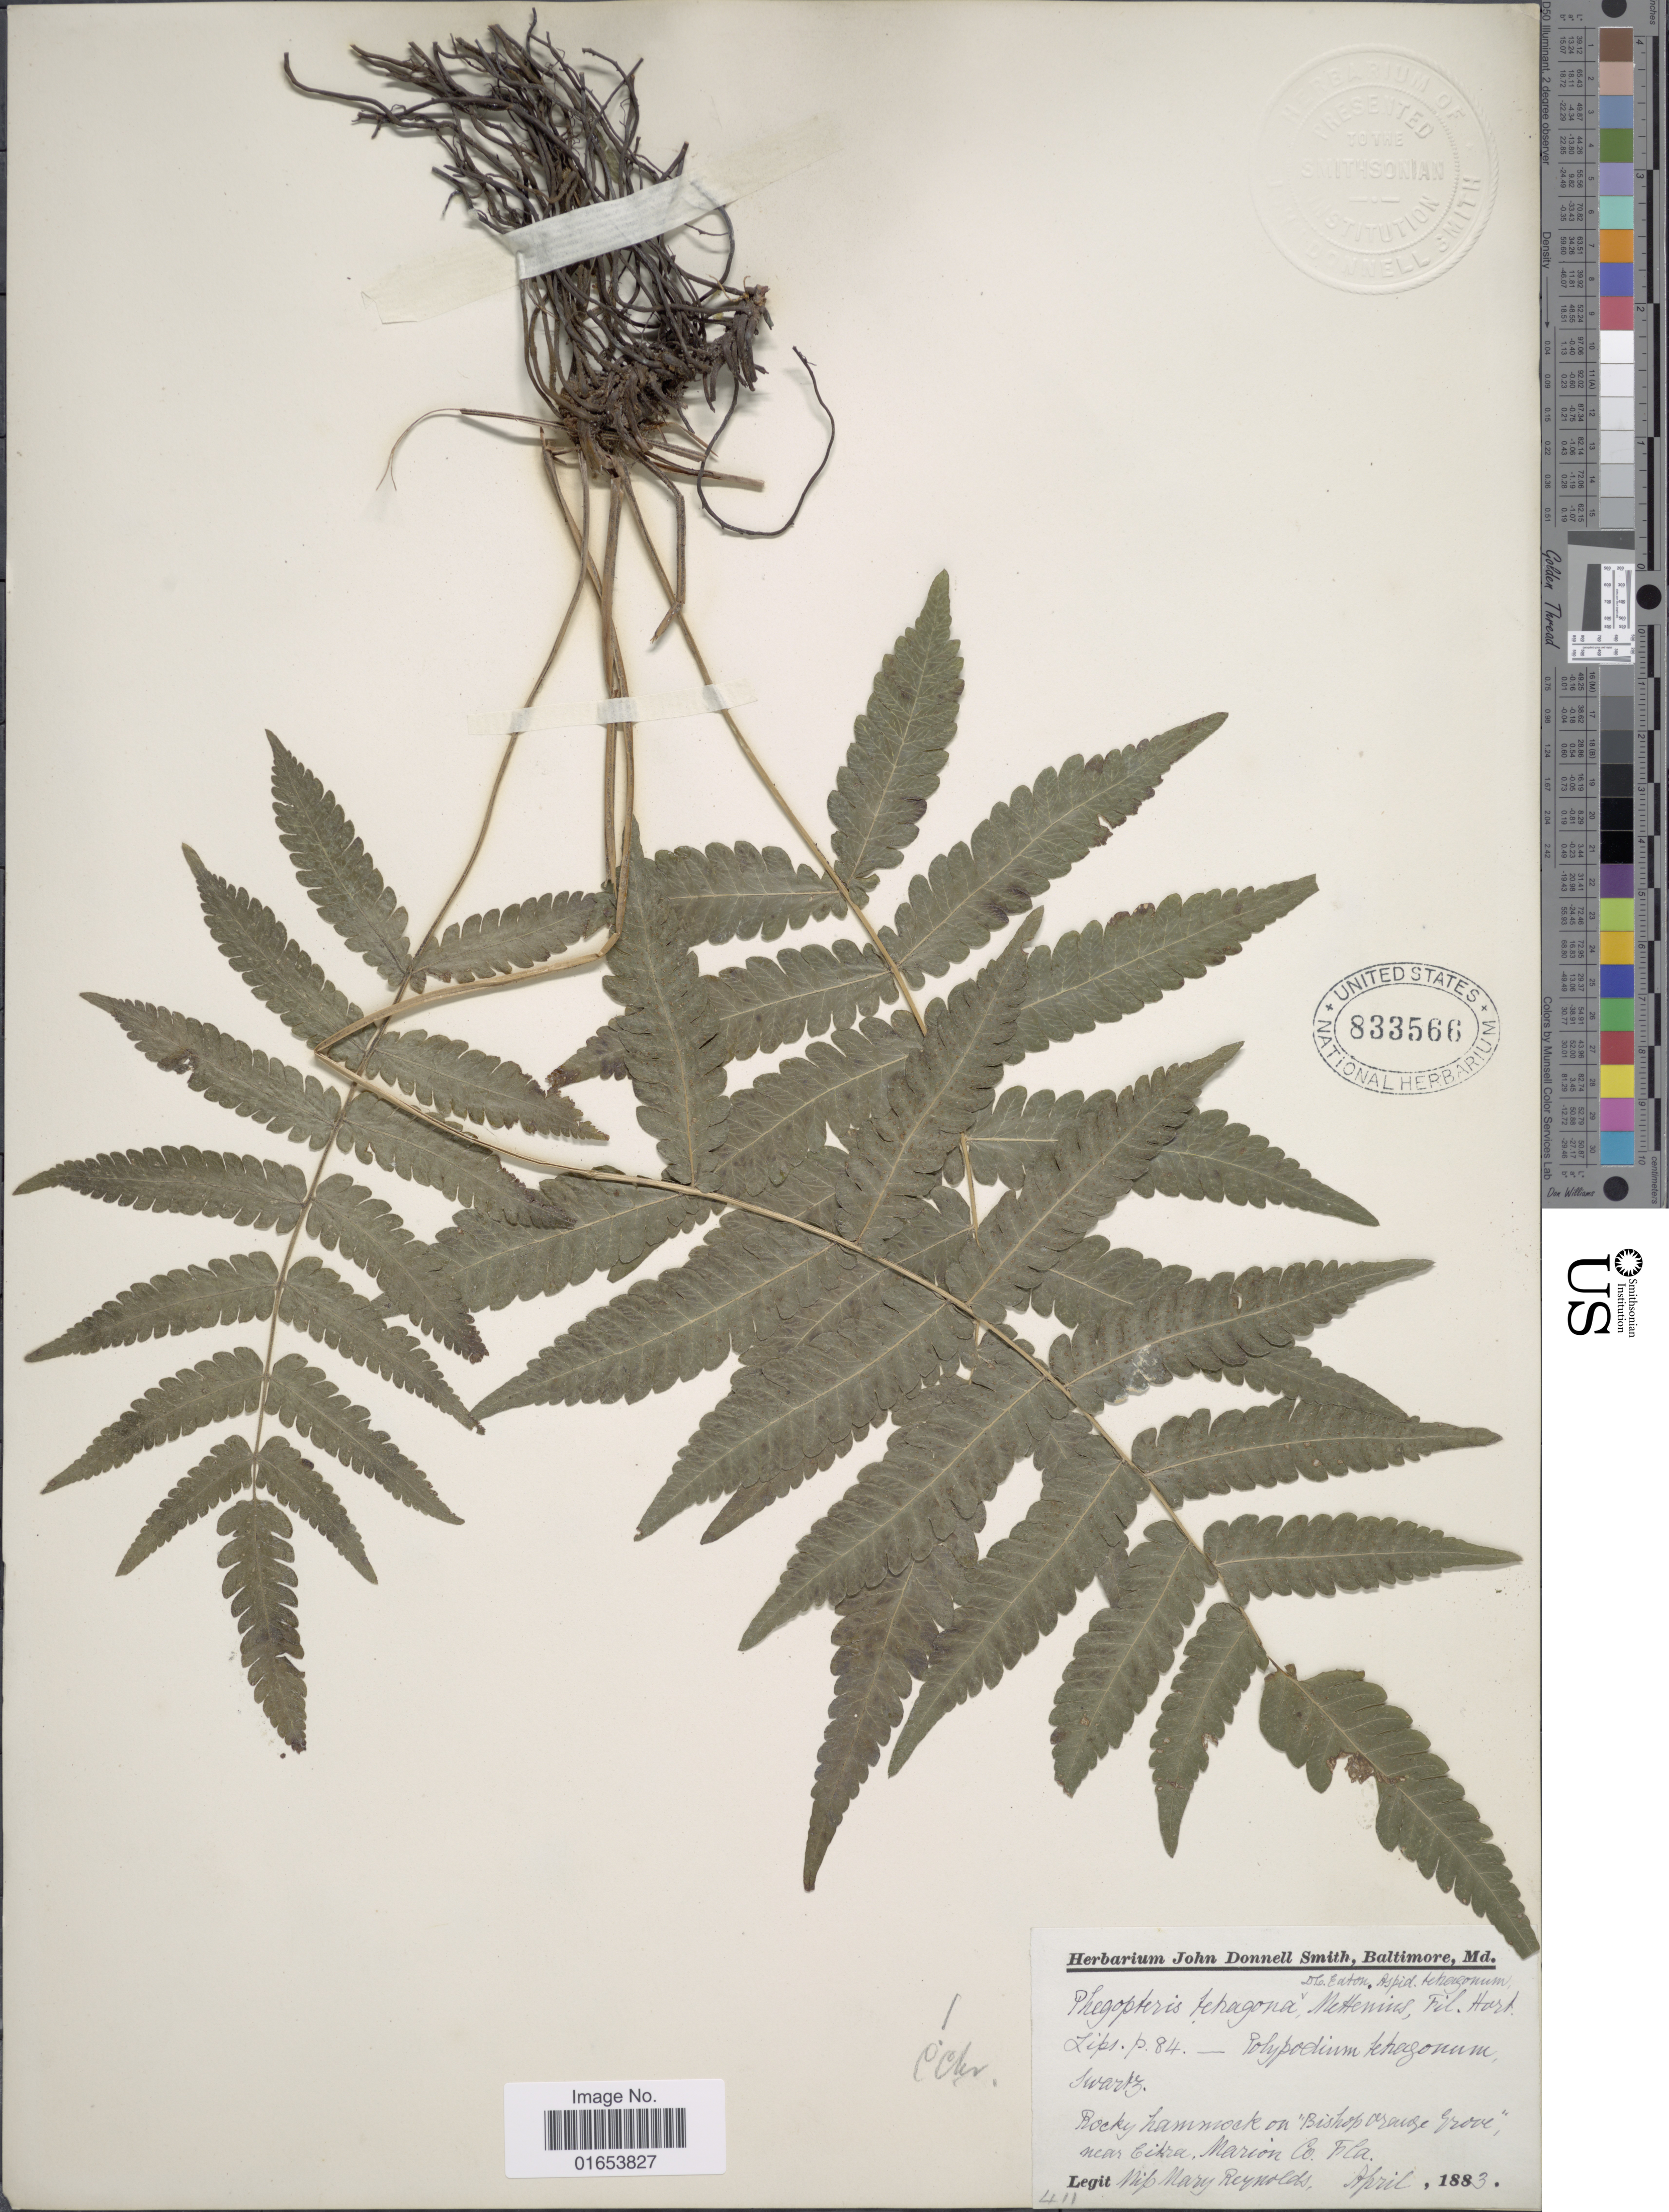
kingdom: Plantae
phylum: Tracheophyta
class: Polypodiopsida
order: Polypodiales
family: Thelypteridaceae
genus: Goniopteris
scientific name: Goniopteris subtetragona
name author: (Link) Vareschi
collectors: M. Reynolds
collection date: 1883-04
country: United States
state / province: Florida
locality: Near Citra, Marion Co.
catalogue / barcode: US 833566